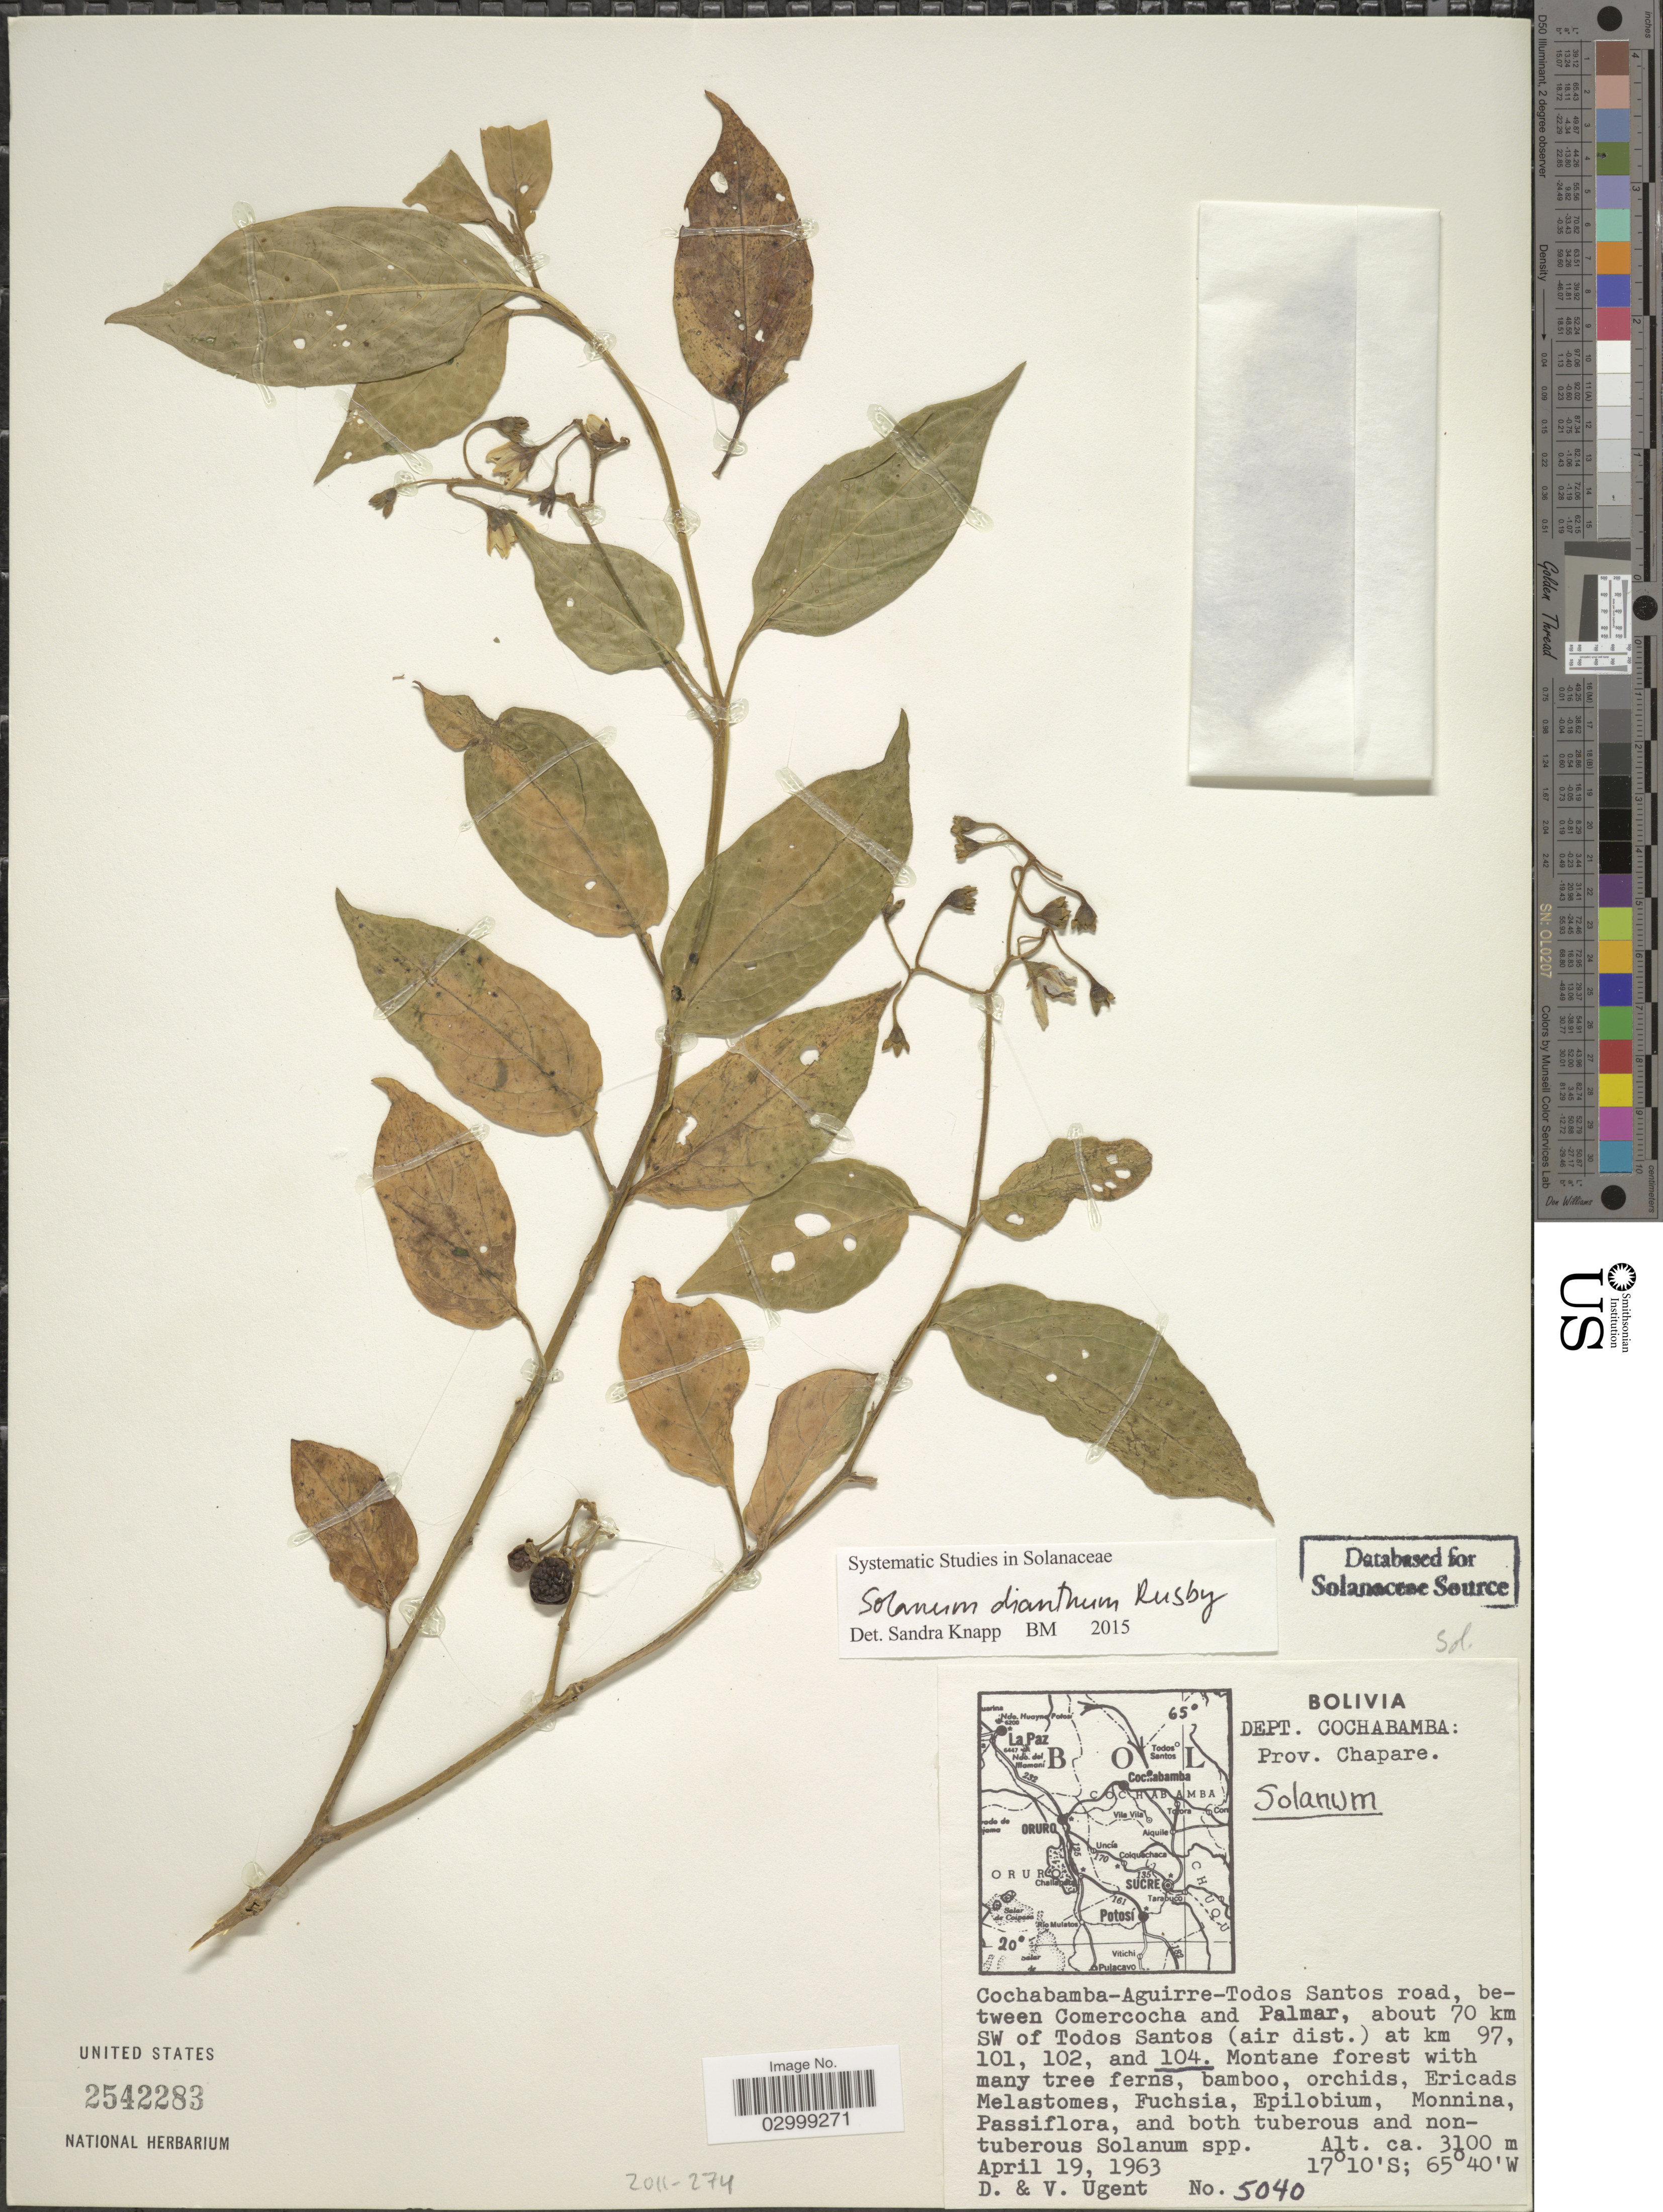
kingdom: Plantae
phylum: Tracheophyta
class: Magnoliopsida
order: Solanales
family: Solanaceae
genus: Solanum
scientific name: Solanum dianthum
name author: Rusby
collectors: D. Ugent & V. Ugent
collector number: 5040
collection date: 1963-04-19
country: Bolivia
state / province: Cochabamba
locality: Dept. Cochabamba, Prov. Chapare, Cochabamba-Aguirre-Todos Santos road, between Comercocha and Palmar, about 70 km SW of Todos Santos (air dist), at km 97, 101, 102, and 104.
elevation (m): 3100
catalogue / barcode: US 2542283